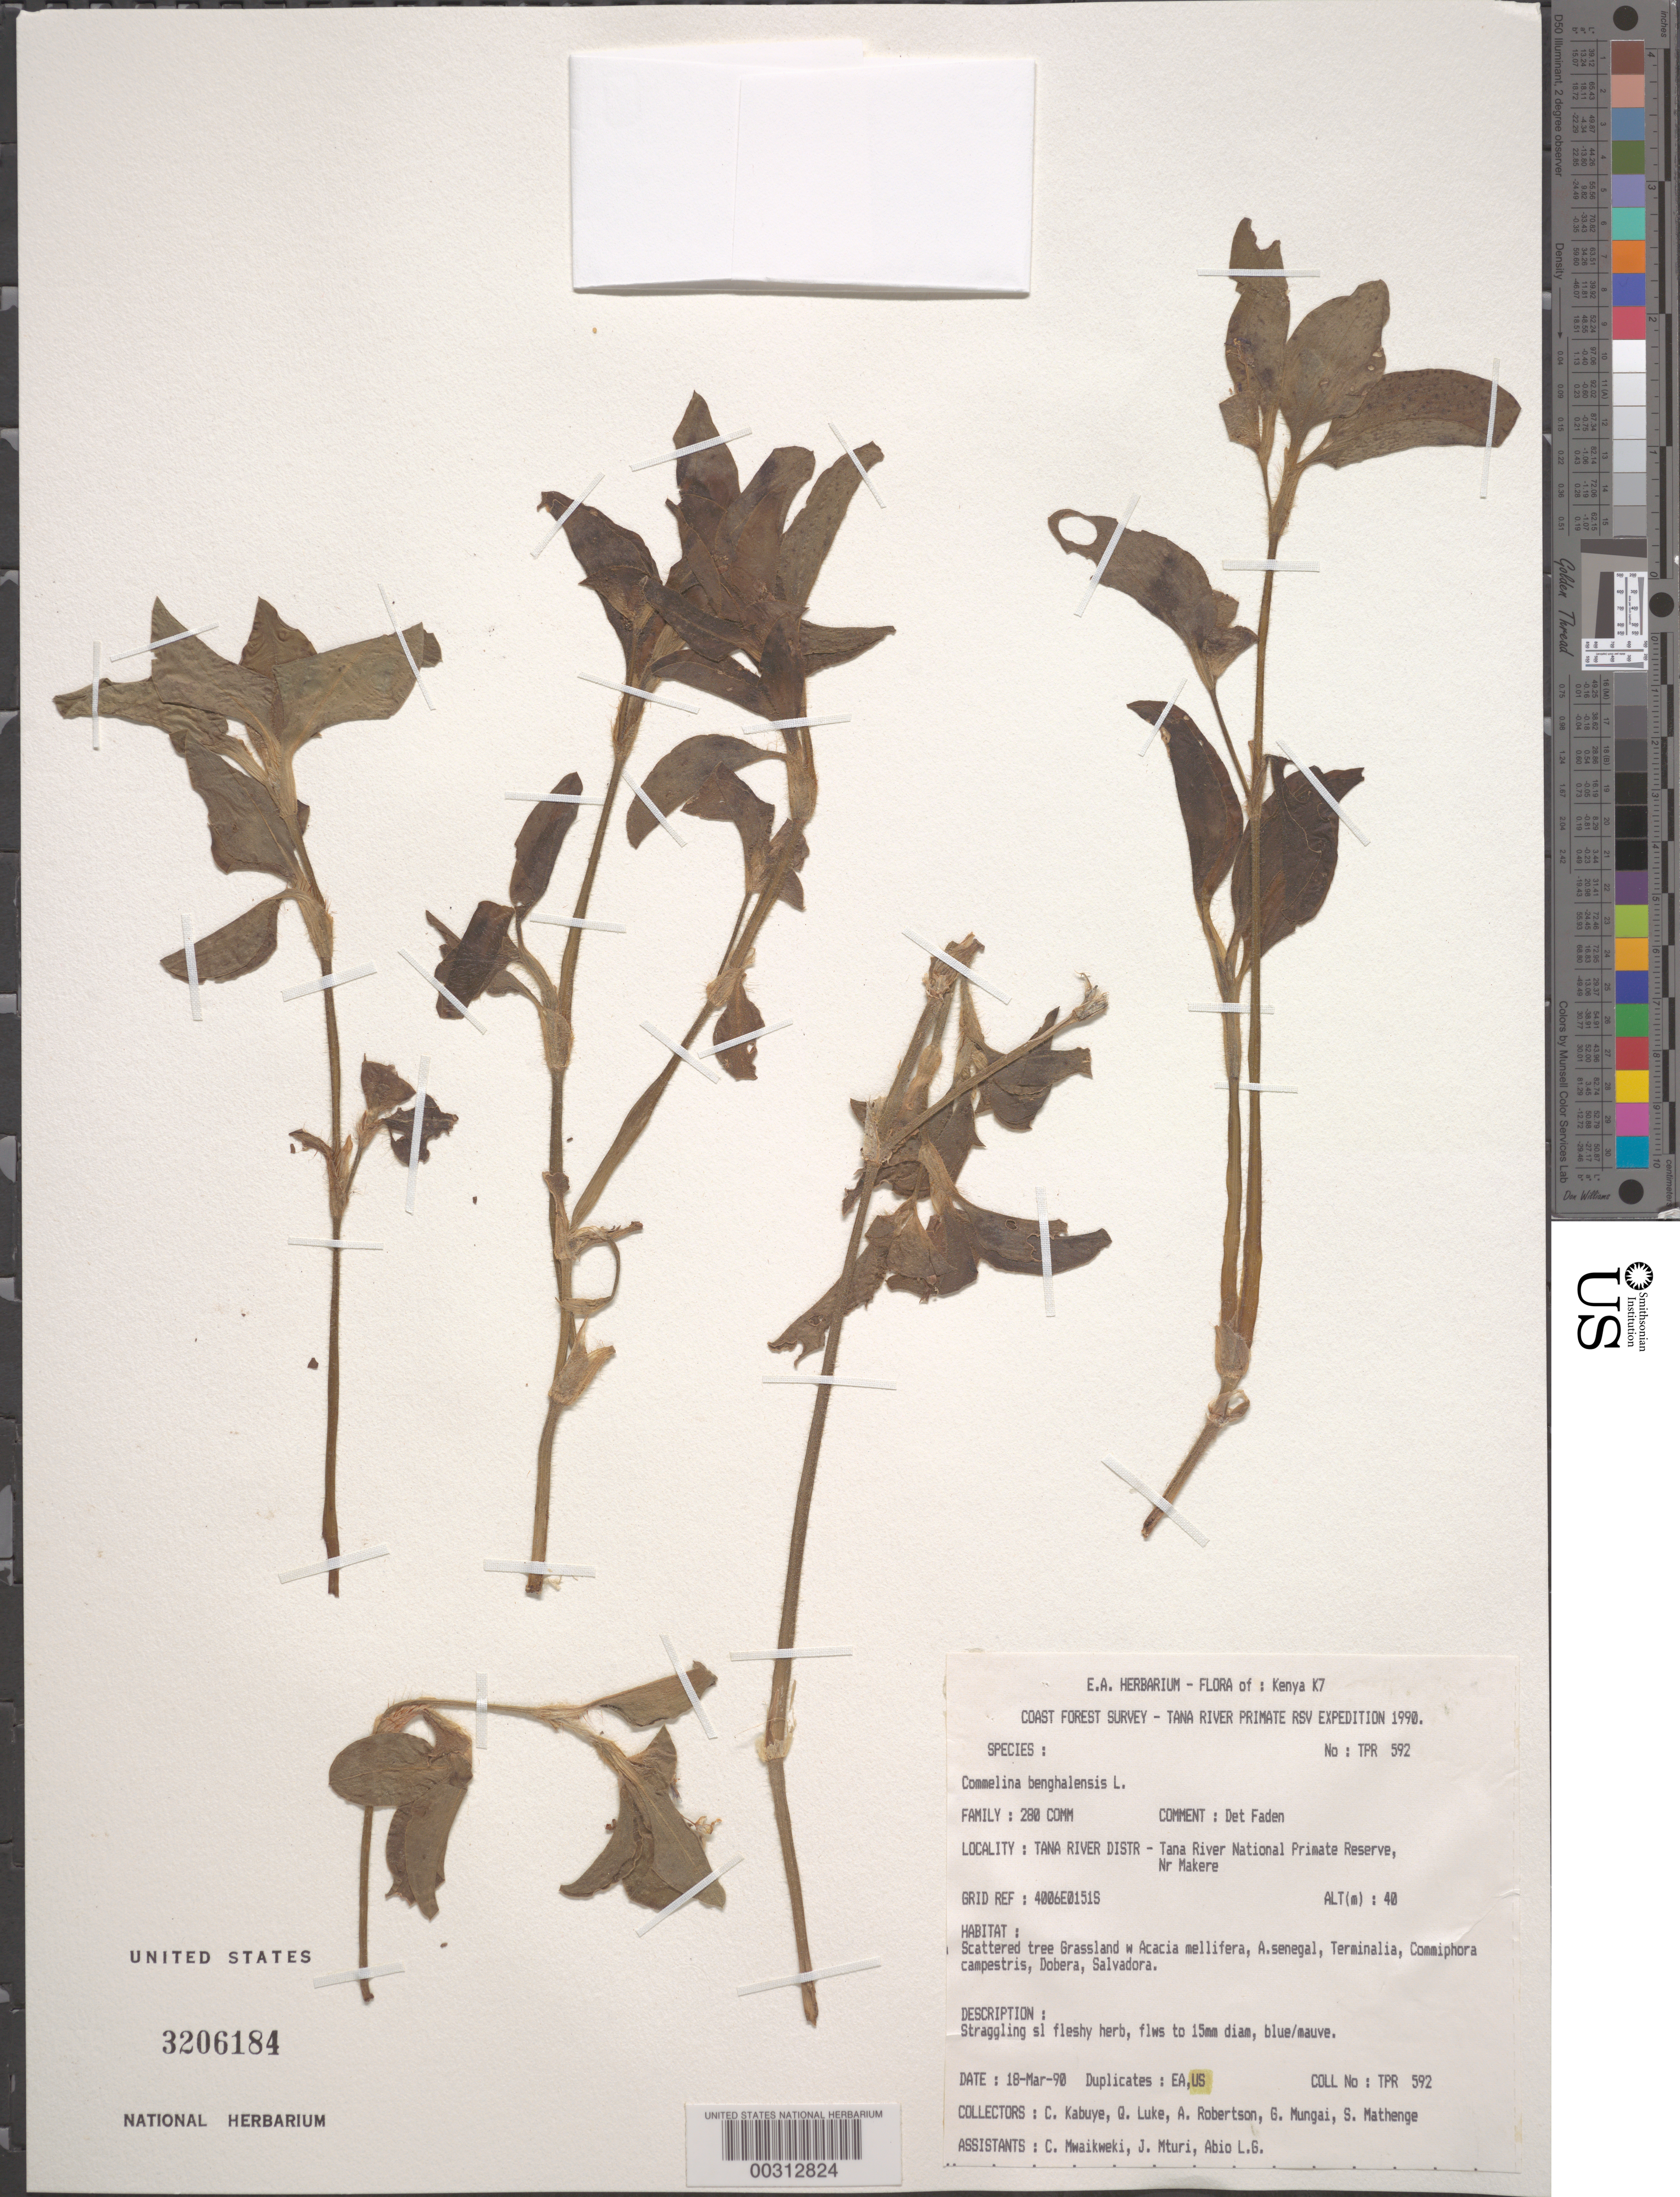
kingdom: Plantae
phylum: Tracheophyta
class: Liliopsida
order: Commelinales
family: Commelinaceae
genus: Commelina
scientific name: Commelina benghalensis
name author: L.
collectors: C. Kabuye, G. Luke, A. Robertson, G. Mungai & S. Mathenge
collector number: Tpr 592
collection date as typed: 18 Mar 1990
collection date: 1990-03-18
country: Kenya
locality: Tana river national primate reserve, near makere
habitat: Scattered tree grassland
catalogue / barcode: US 3206184